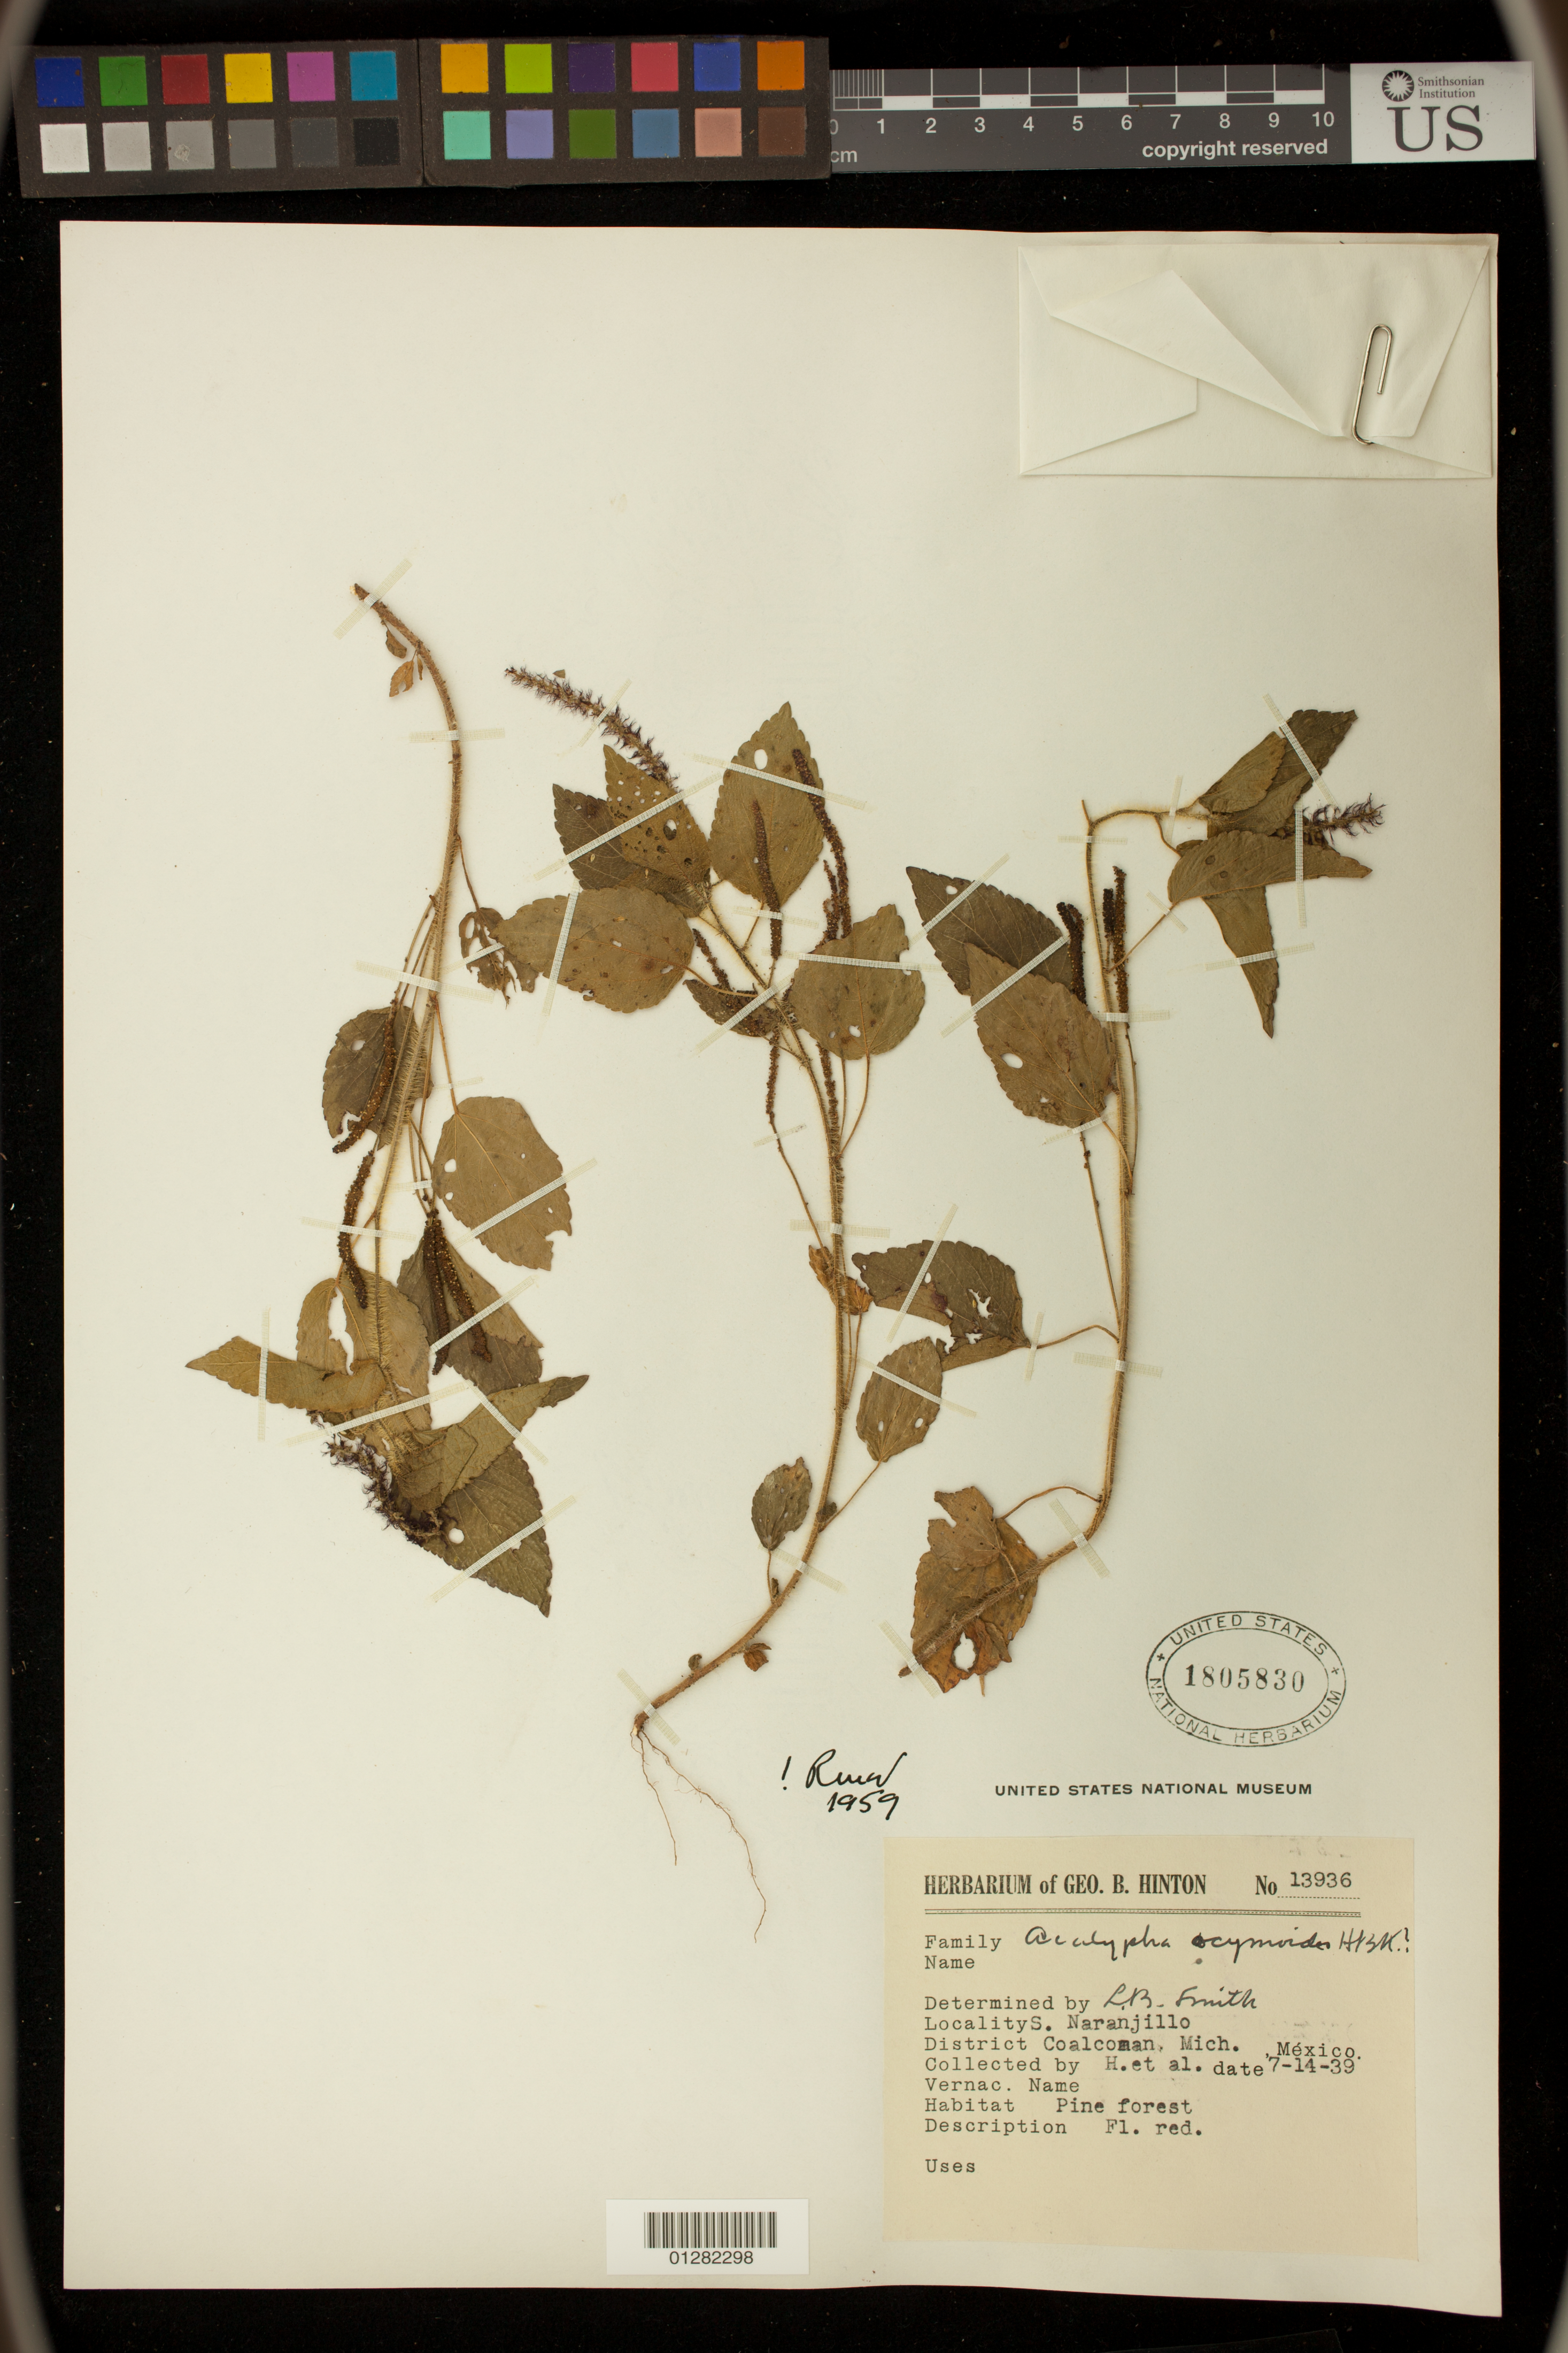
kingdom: Plantae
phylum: Tracheophyta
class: Magnoliopsida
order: Malpighiales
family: Euphorbiaceae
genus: Acalypha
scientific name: Acalypha ocymoides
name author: Kunth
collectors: C. C. Parry & A. E. Salazar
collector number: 13936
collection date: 1939-07-14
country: Mexico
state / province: Michoacán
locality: Naranjillo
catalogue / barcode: US 1805830